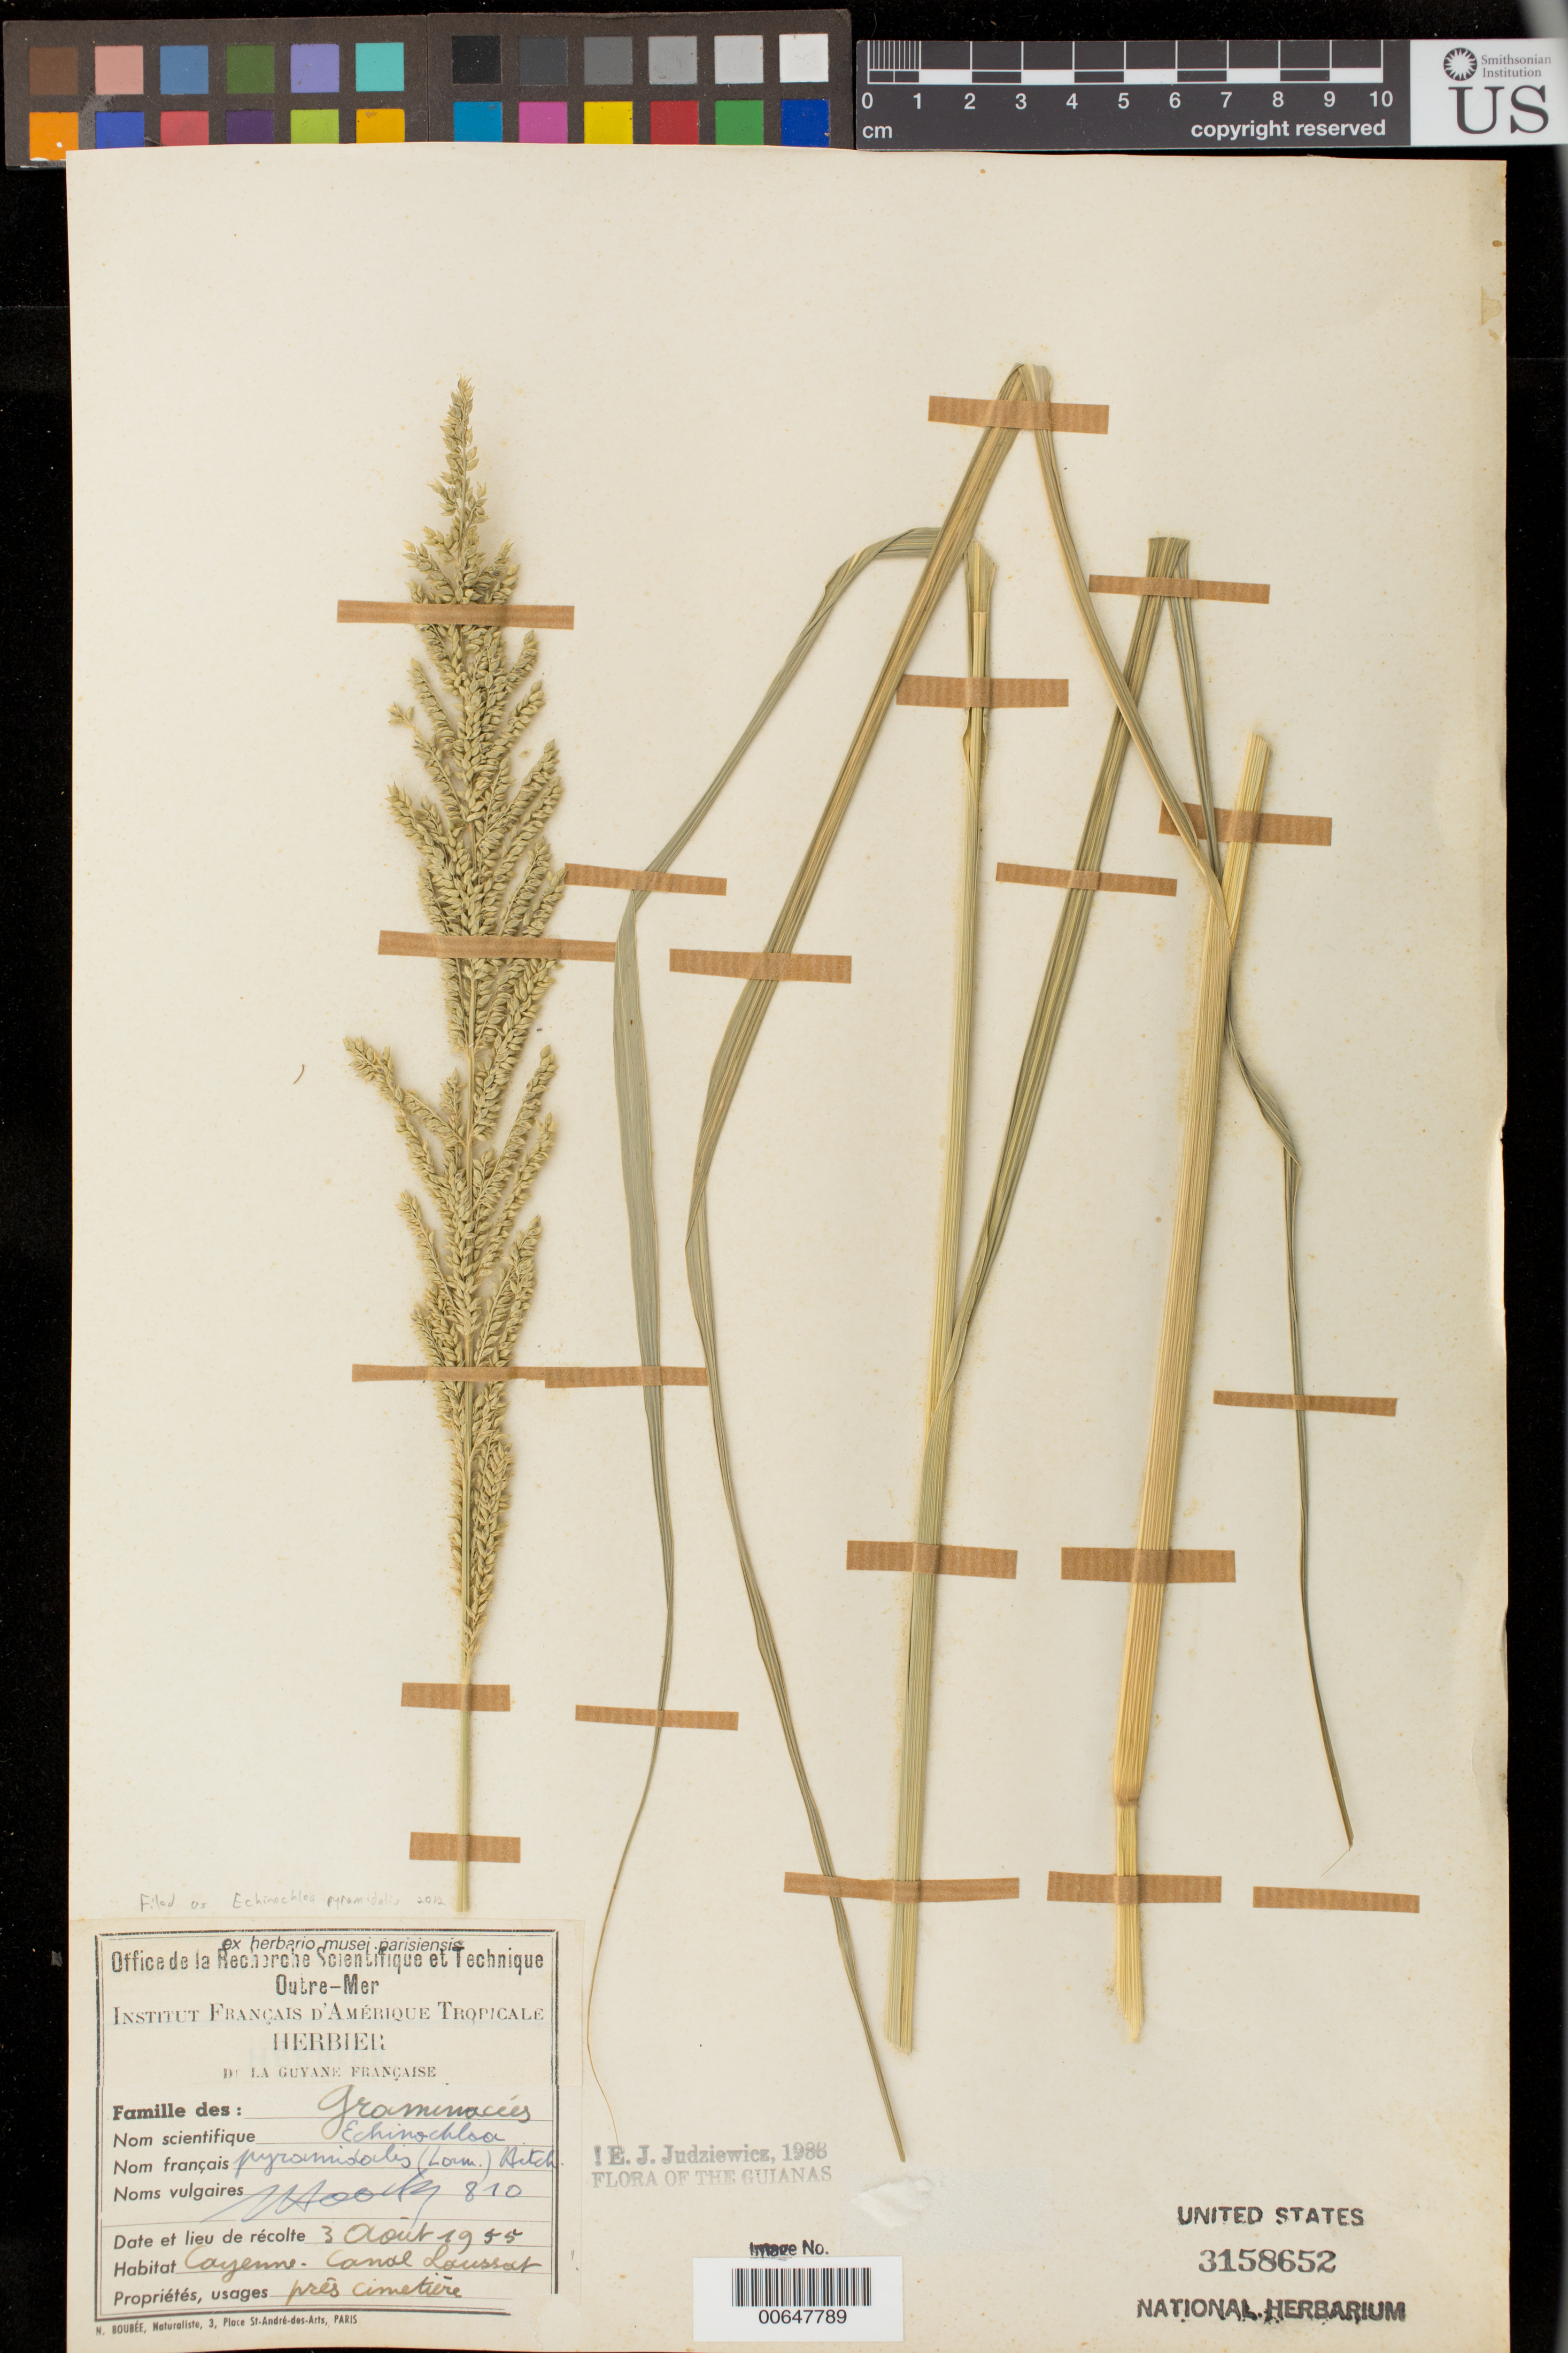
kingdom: Plantae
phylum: Tracheophyta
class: Liliopsida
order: Poales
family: Poaceae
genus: Echinochloa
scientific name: Echinochloa pyramidalis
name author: (Lam.) Hitchc. & Chase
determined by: Judziewicz, E. J.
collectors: J. Hoock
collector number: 810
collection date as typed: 3-Aug-55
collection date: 1955-08-03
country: French Guiana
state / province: Cayenne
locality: Cayenne, Canal Laussat, prés Cimetiere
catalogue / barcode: US 3158652